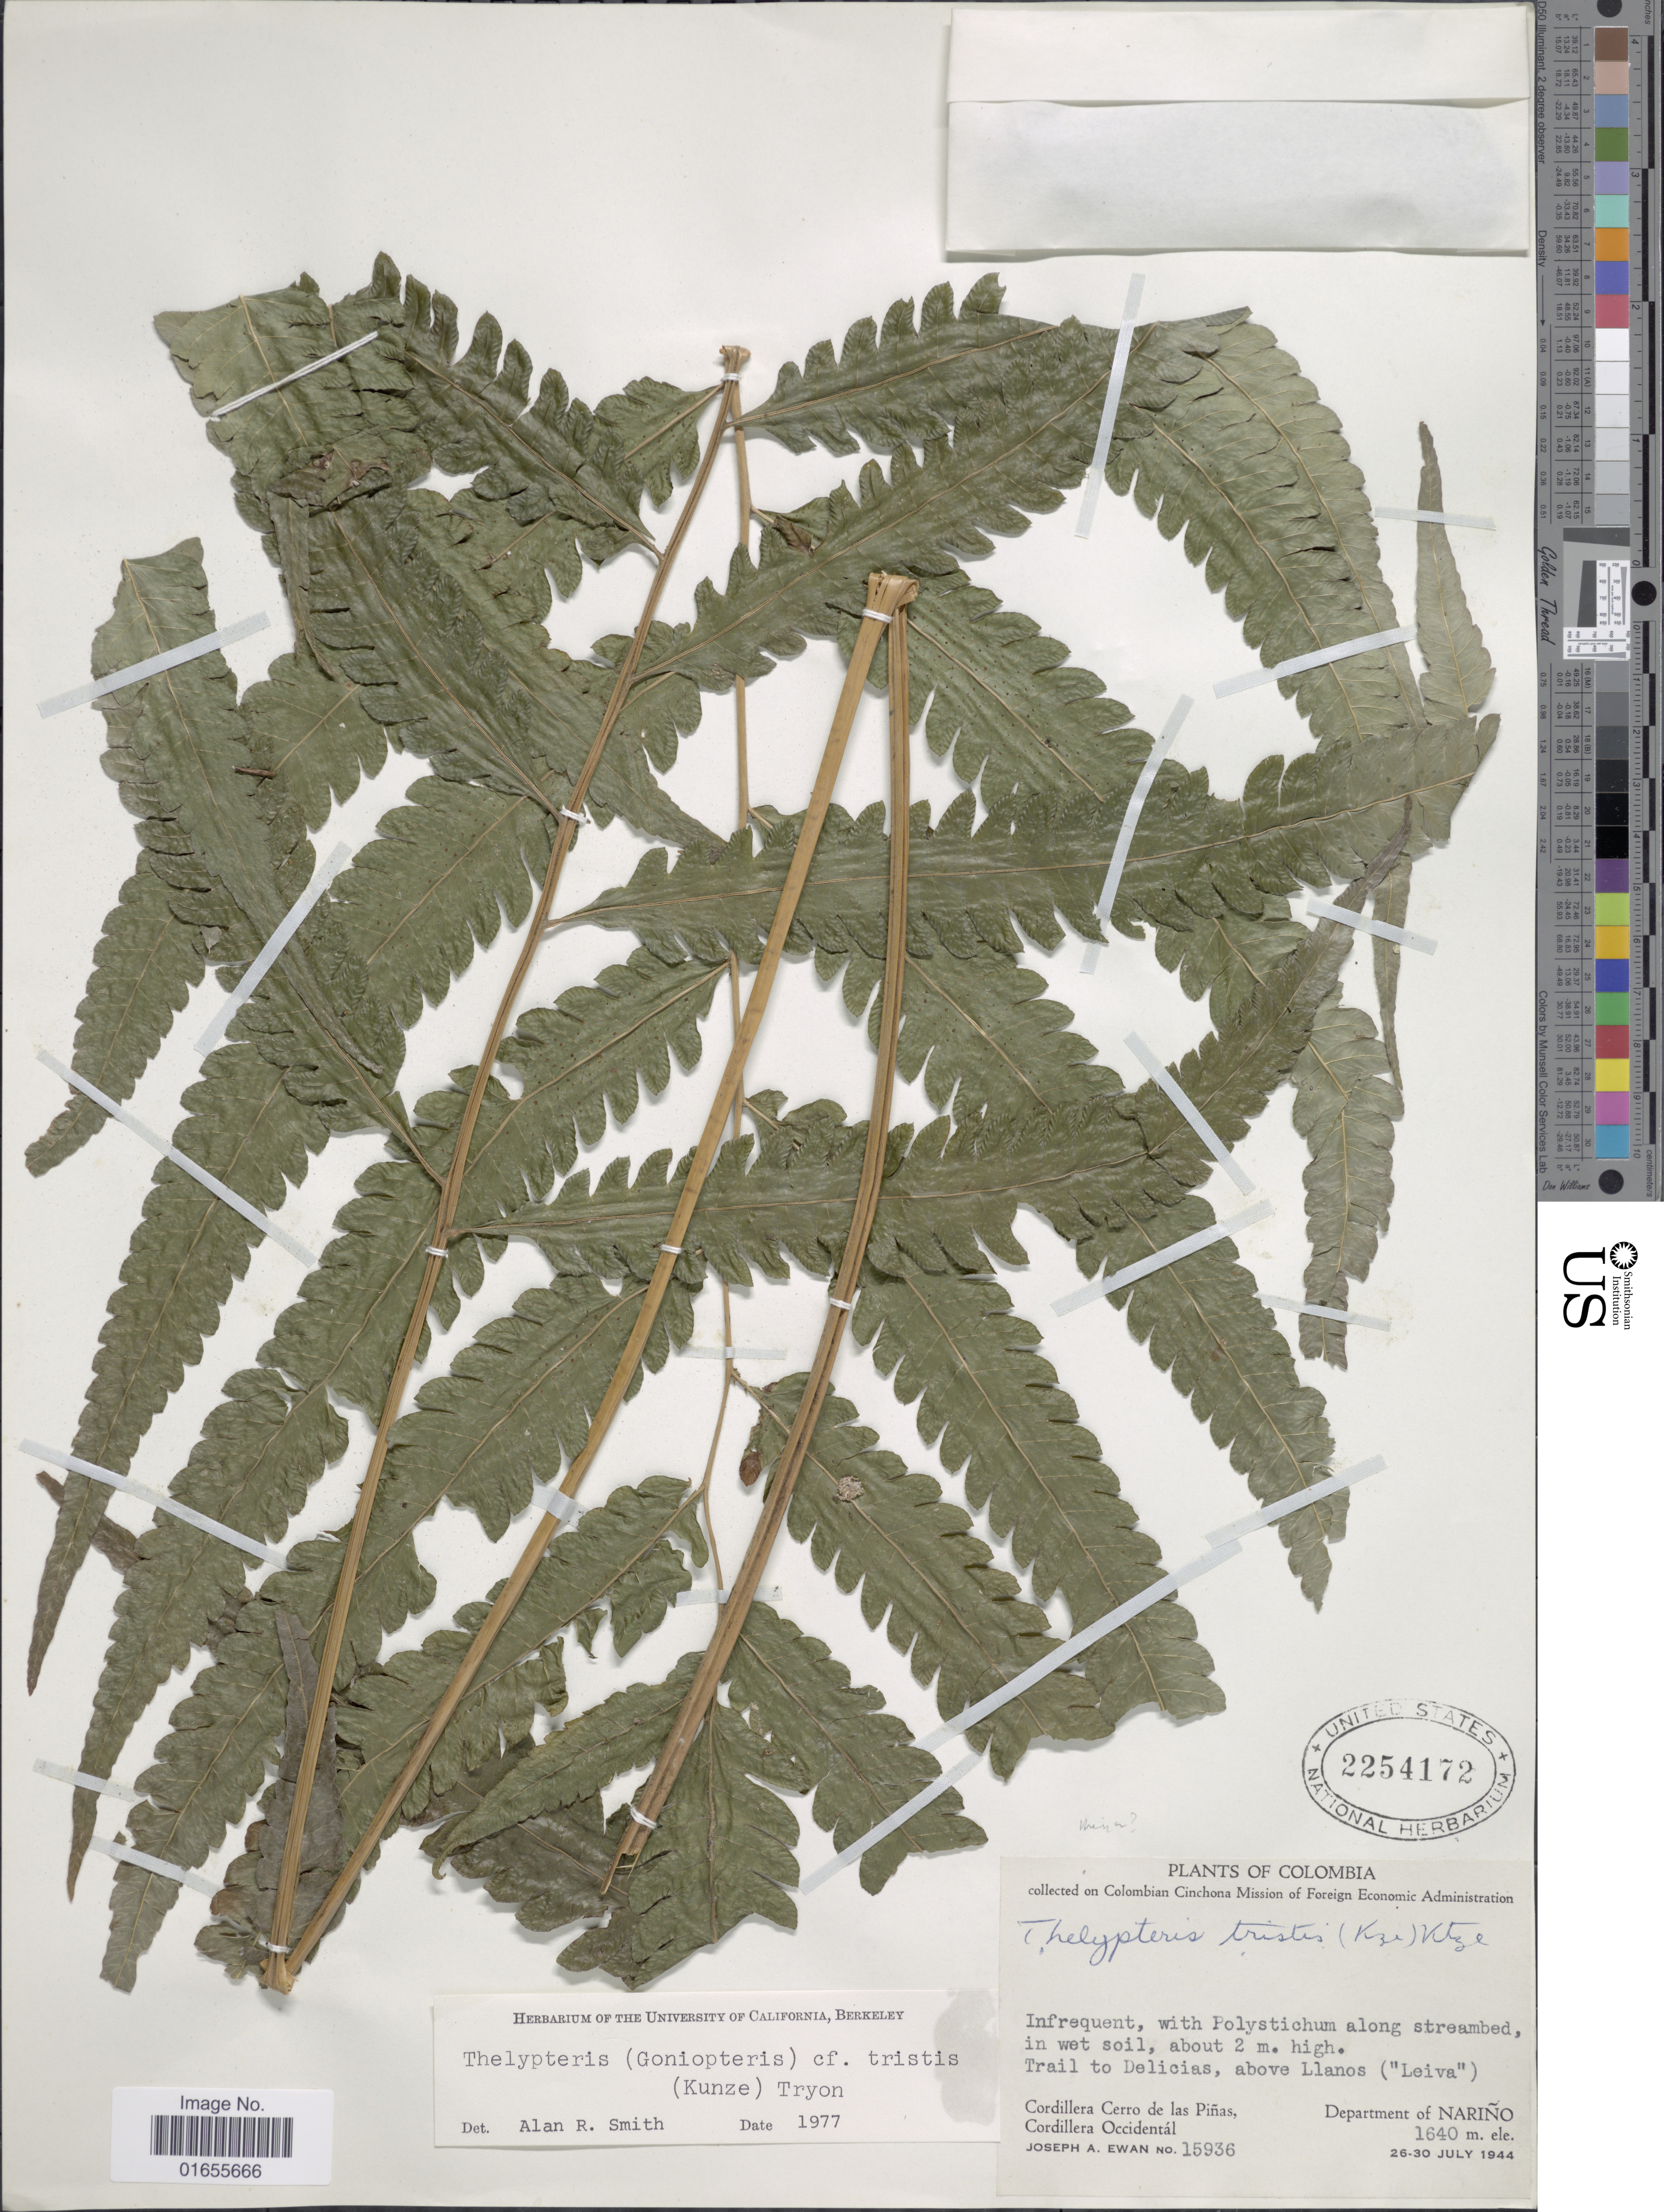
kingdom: Plantae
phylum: Tracheophyta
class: Polypodiopsida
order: Polypodiales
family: Thelypteridaceae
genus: Goniopteris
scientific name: Goniopteris tristis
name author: (Kuntze) Brade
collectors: J. A. Ewan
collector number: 15936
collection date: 1944-07-26/1944-07-30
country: Colombia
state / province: Nariño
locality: Trail to Delicias, above Llanos ("Leiva") Cordillera Cerro de las Pinas, Cordillera Occidental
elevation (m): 1640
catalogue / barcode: US 2254172